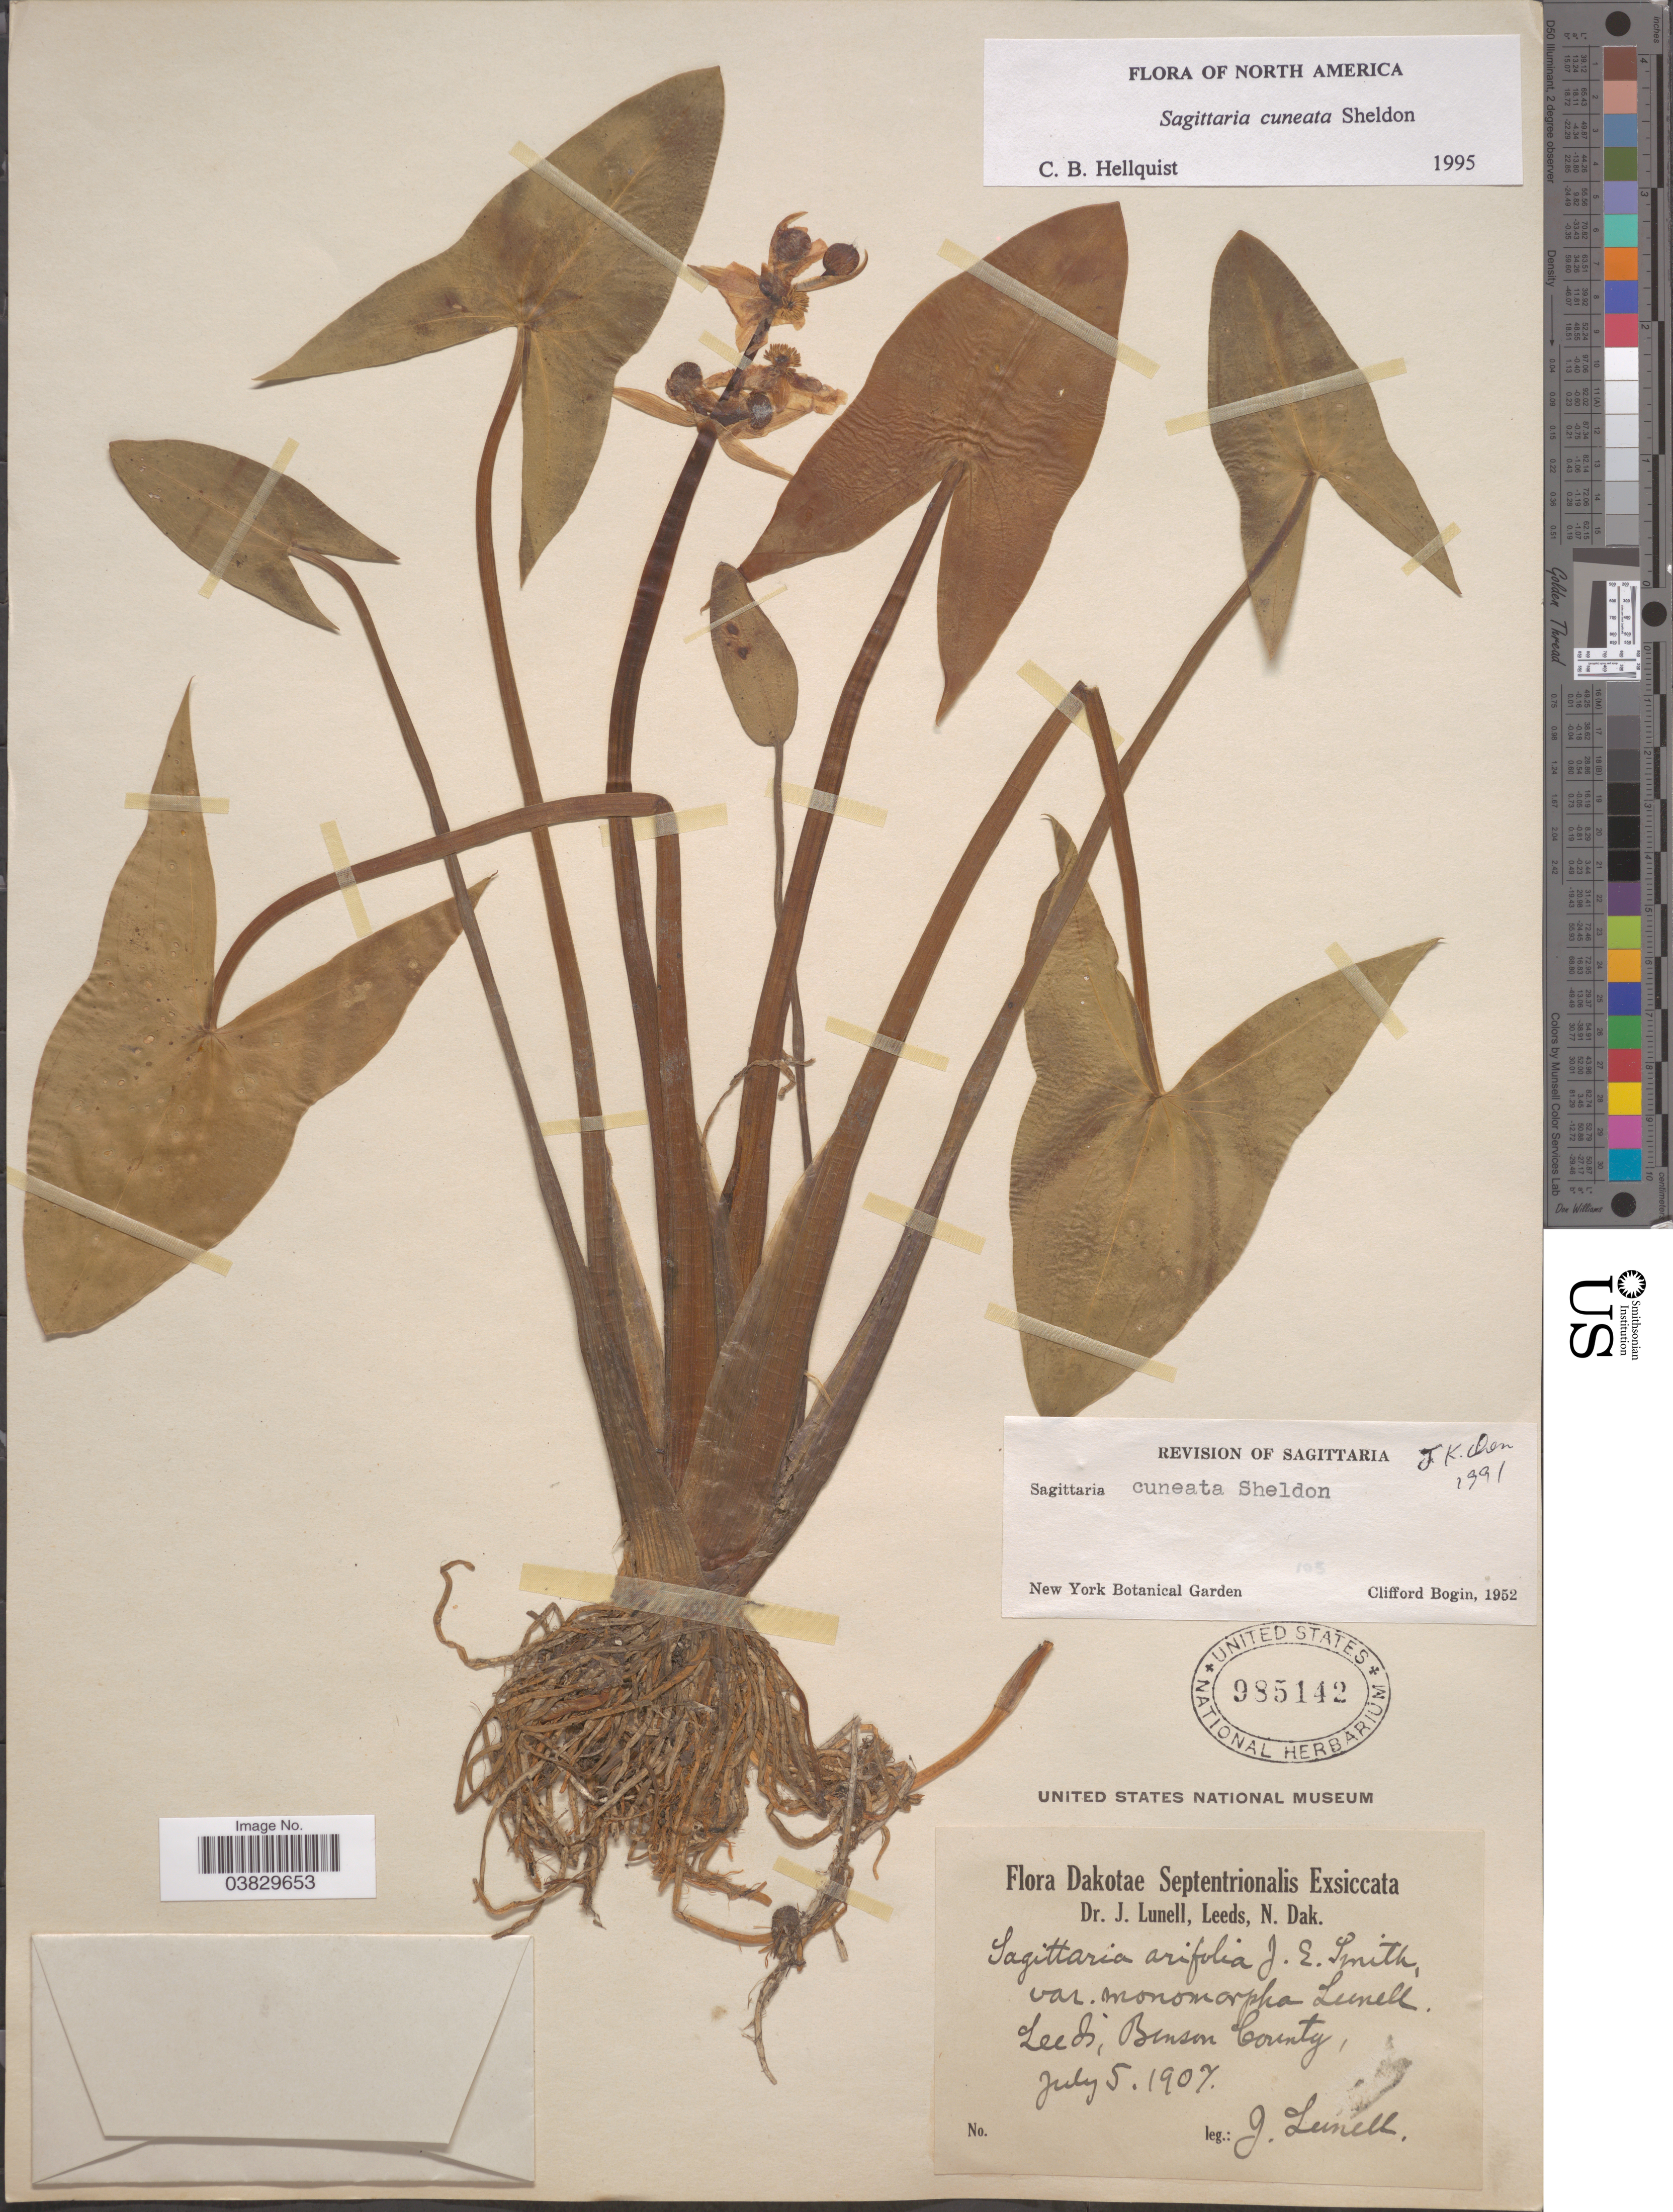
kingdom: Plantae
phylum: Tracheophyta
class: Liliopsida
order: Alismatales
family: Alismataceae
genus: Sagittaria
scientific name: Sagittaria cuneata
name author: E. Sheld.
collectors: J. Lunell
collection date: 1907-07-05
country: United States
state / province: North Dakota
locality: Dakotae Septentrionalis. Leeds, Benson County.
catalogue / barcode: US 985142